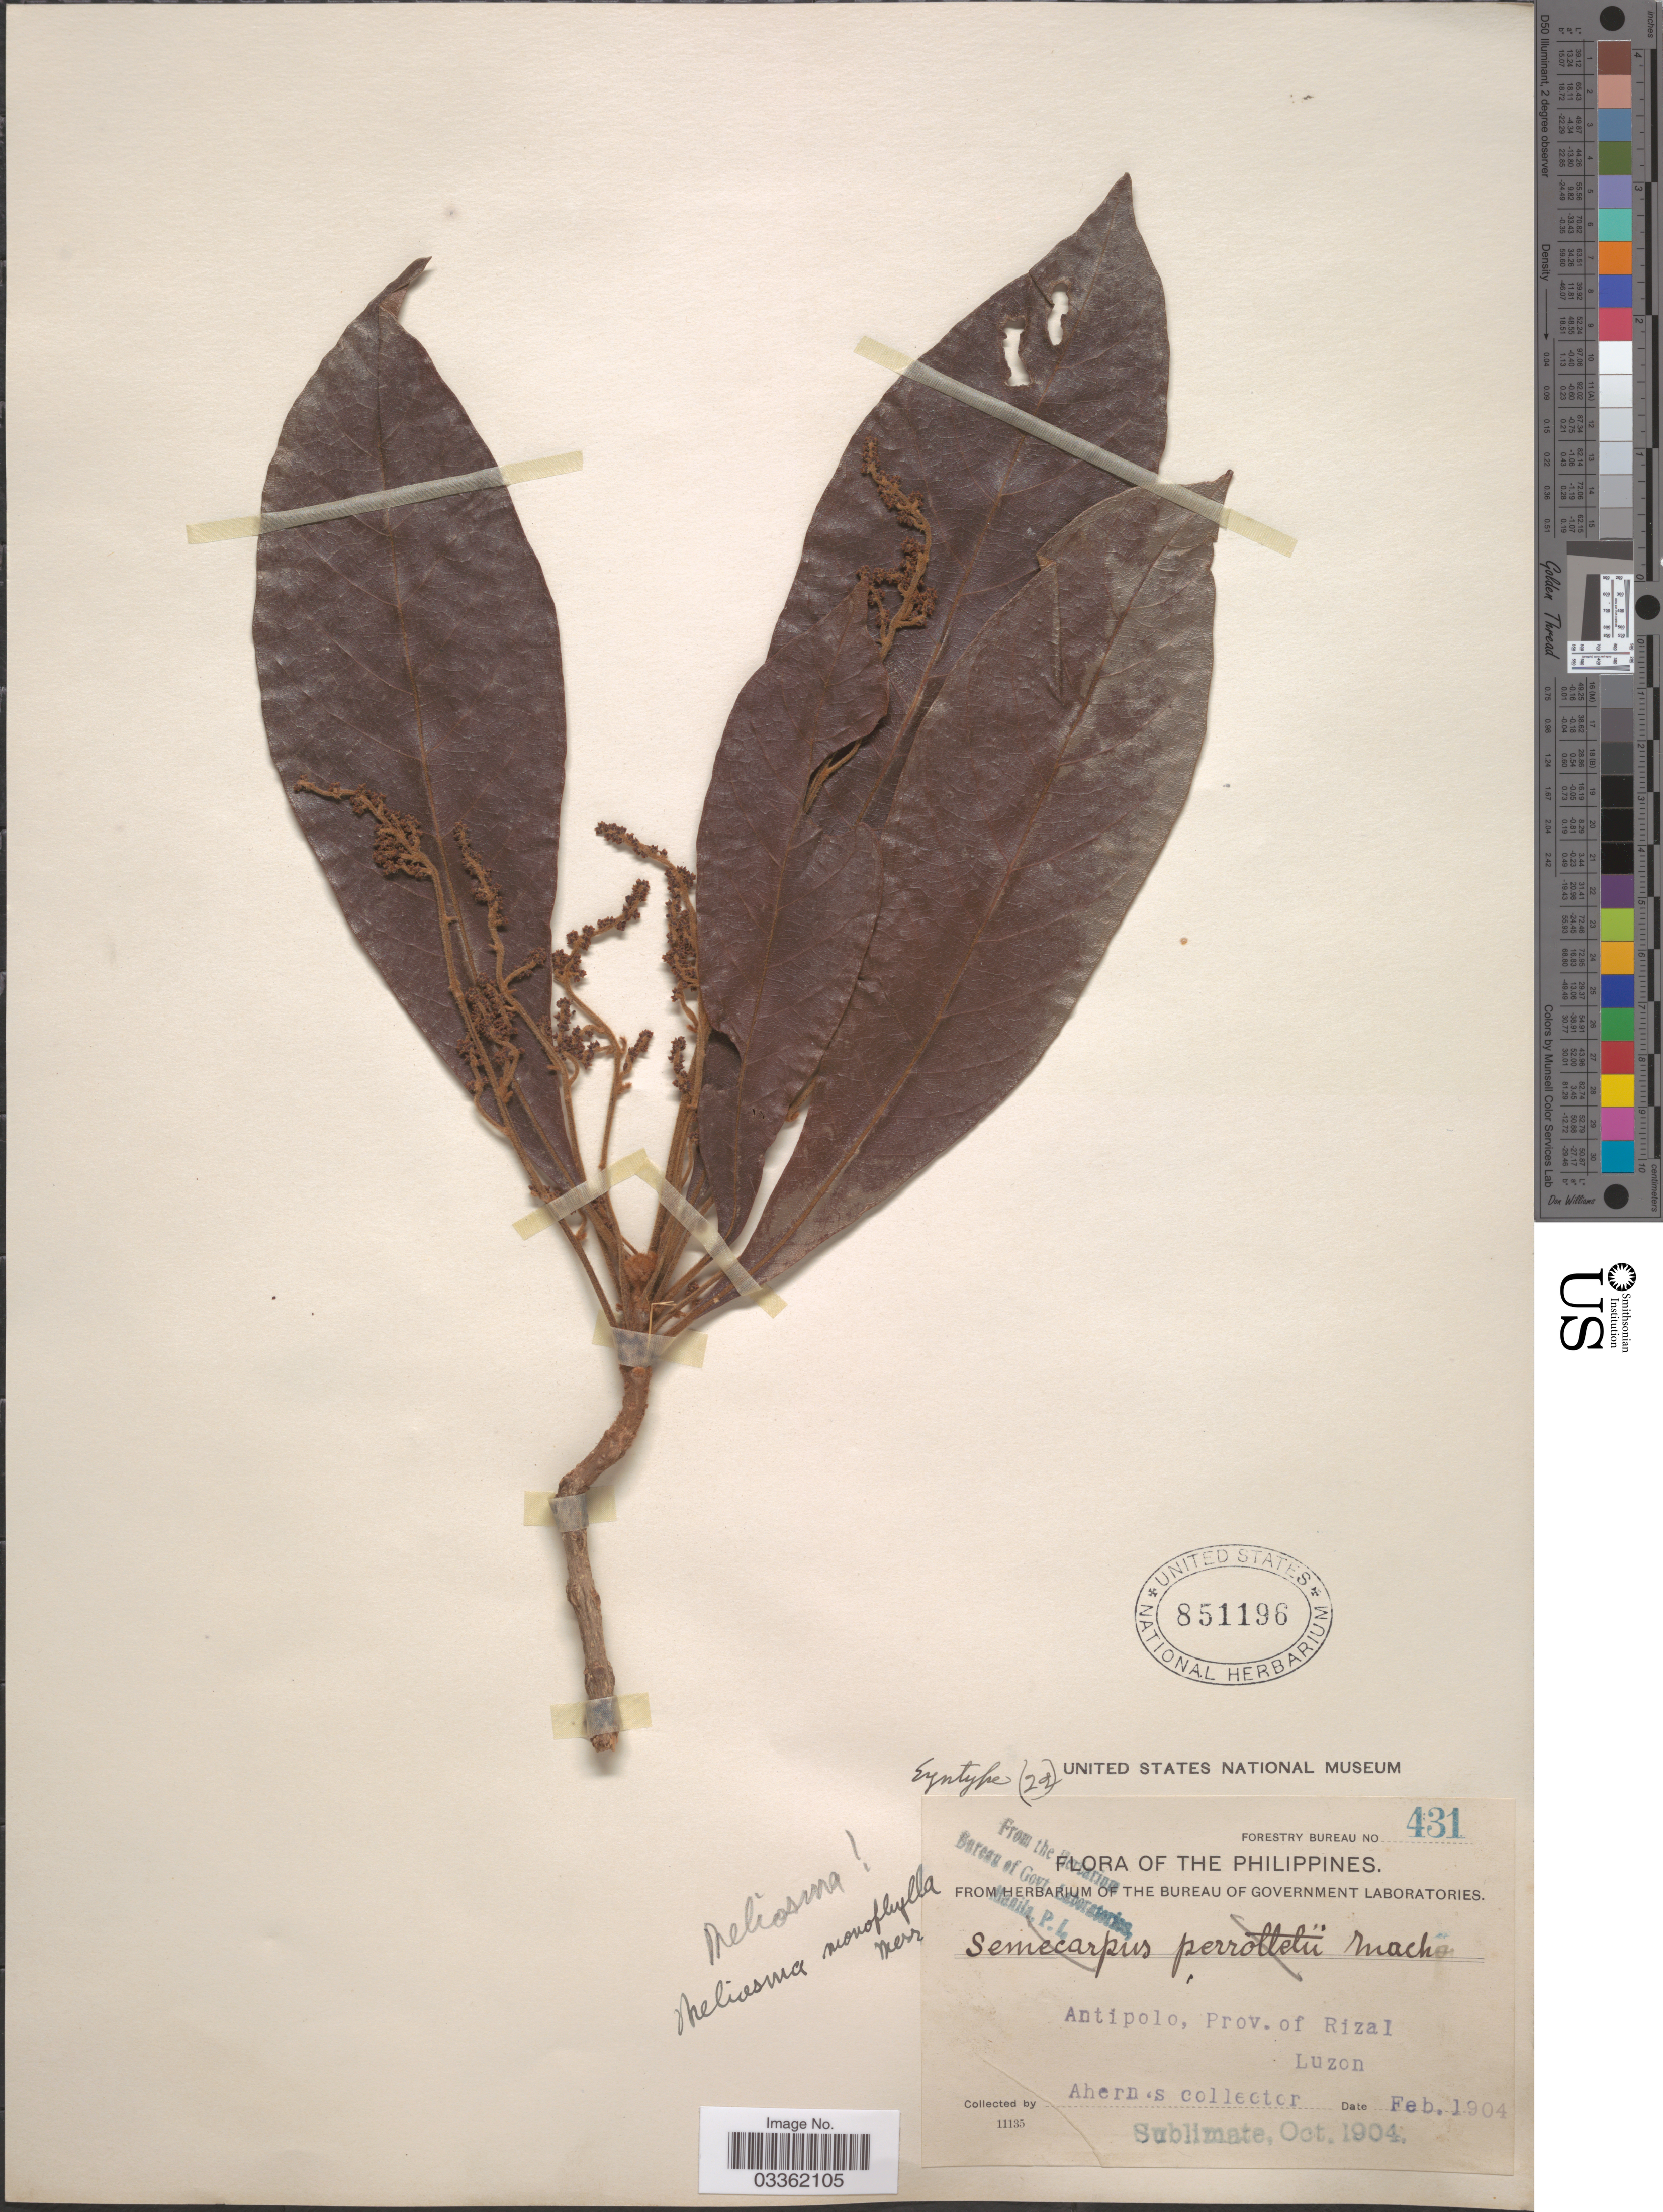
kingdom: Plantae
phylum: Tracheophyta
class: Magnoliopsida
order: Proteales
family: Sabiaceae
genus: Meliosma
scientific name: Meliosma monophylla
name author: Merr.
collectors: Ahern's collector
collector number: Forestry Bureau 431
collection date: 1904-02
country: Philippines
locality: Antipolo, Prov. of Rizal. Luzon.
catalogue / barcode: US 851196